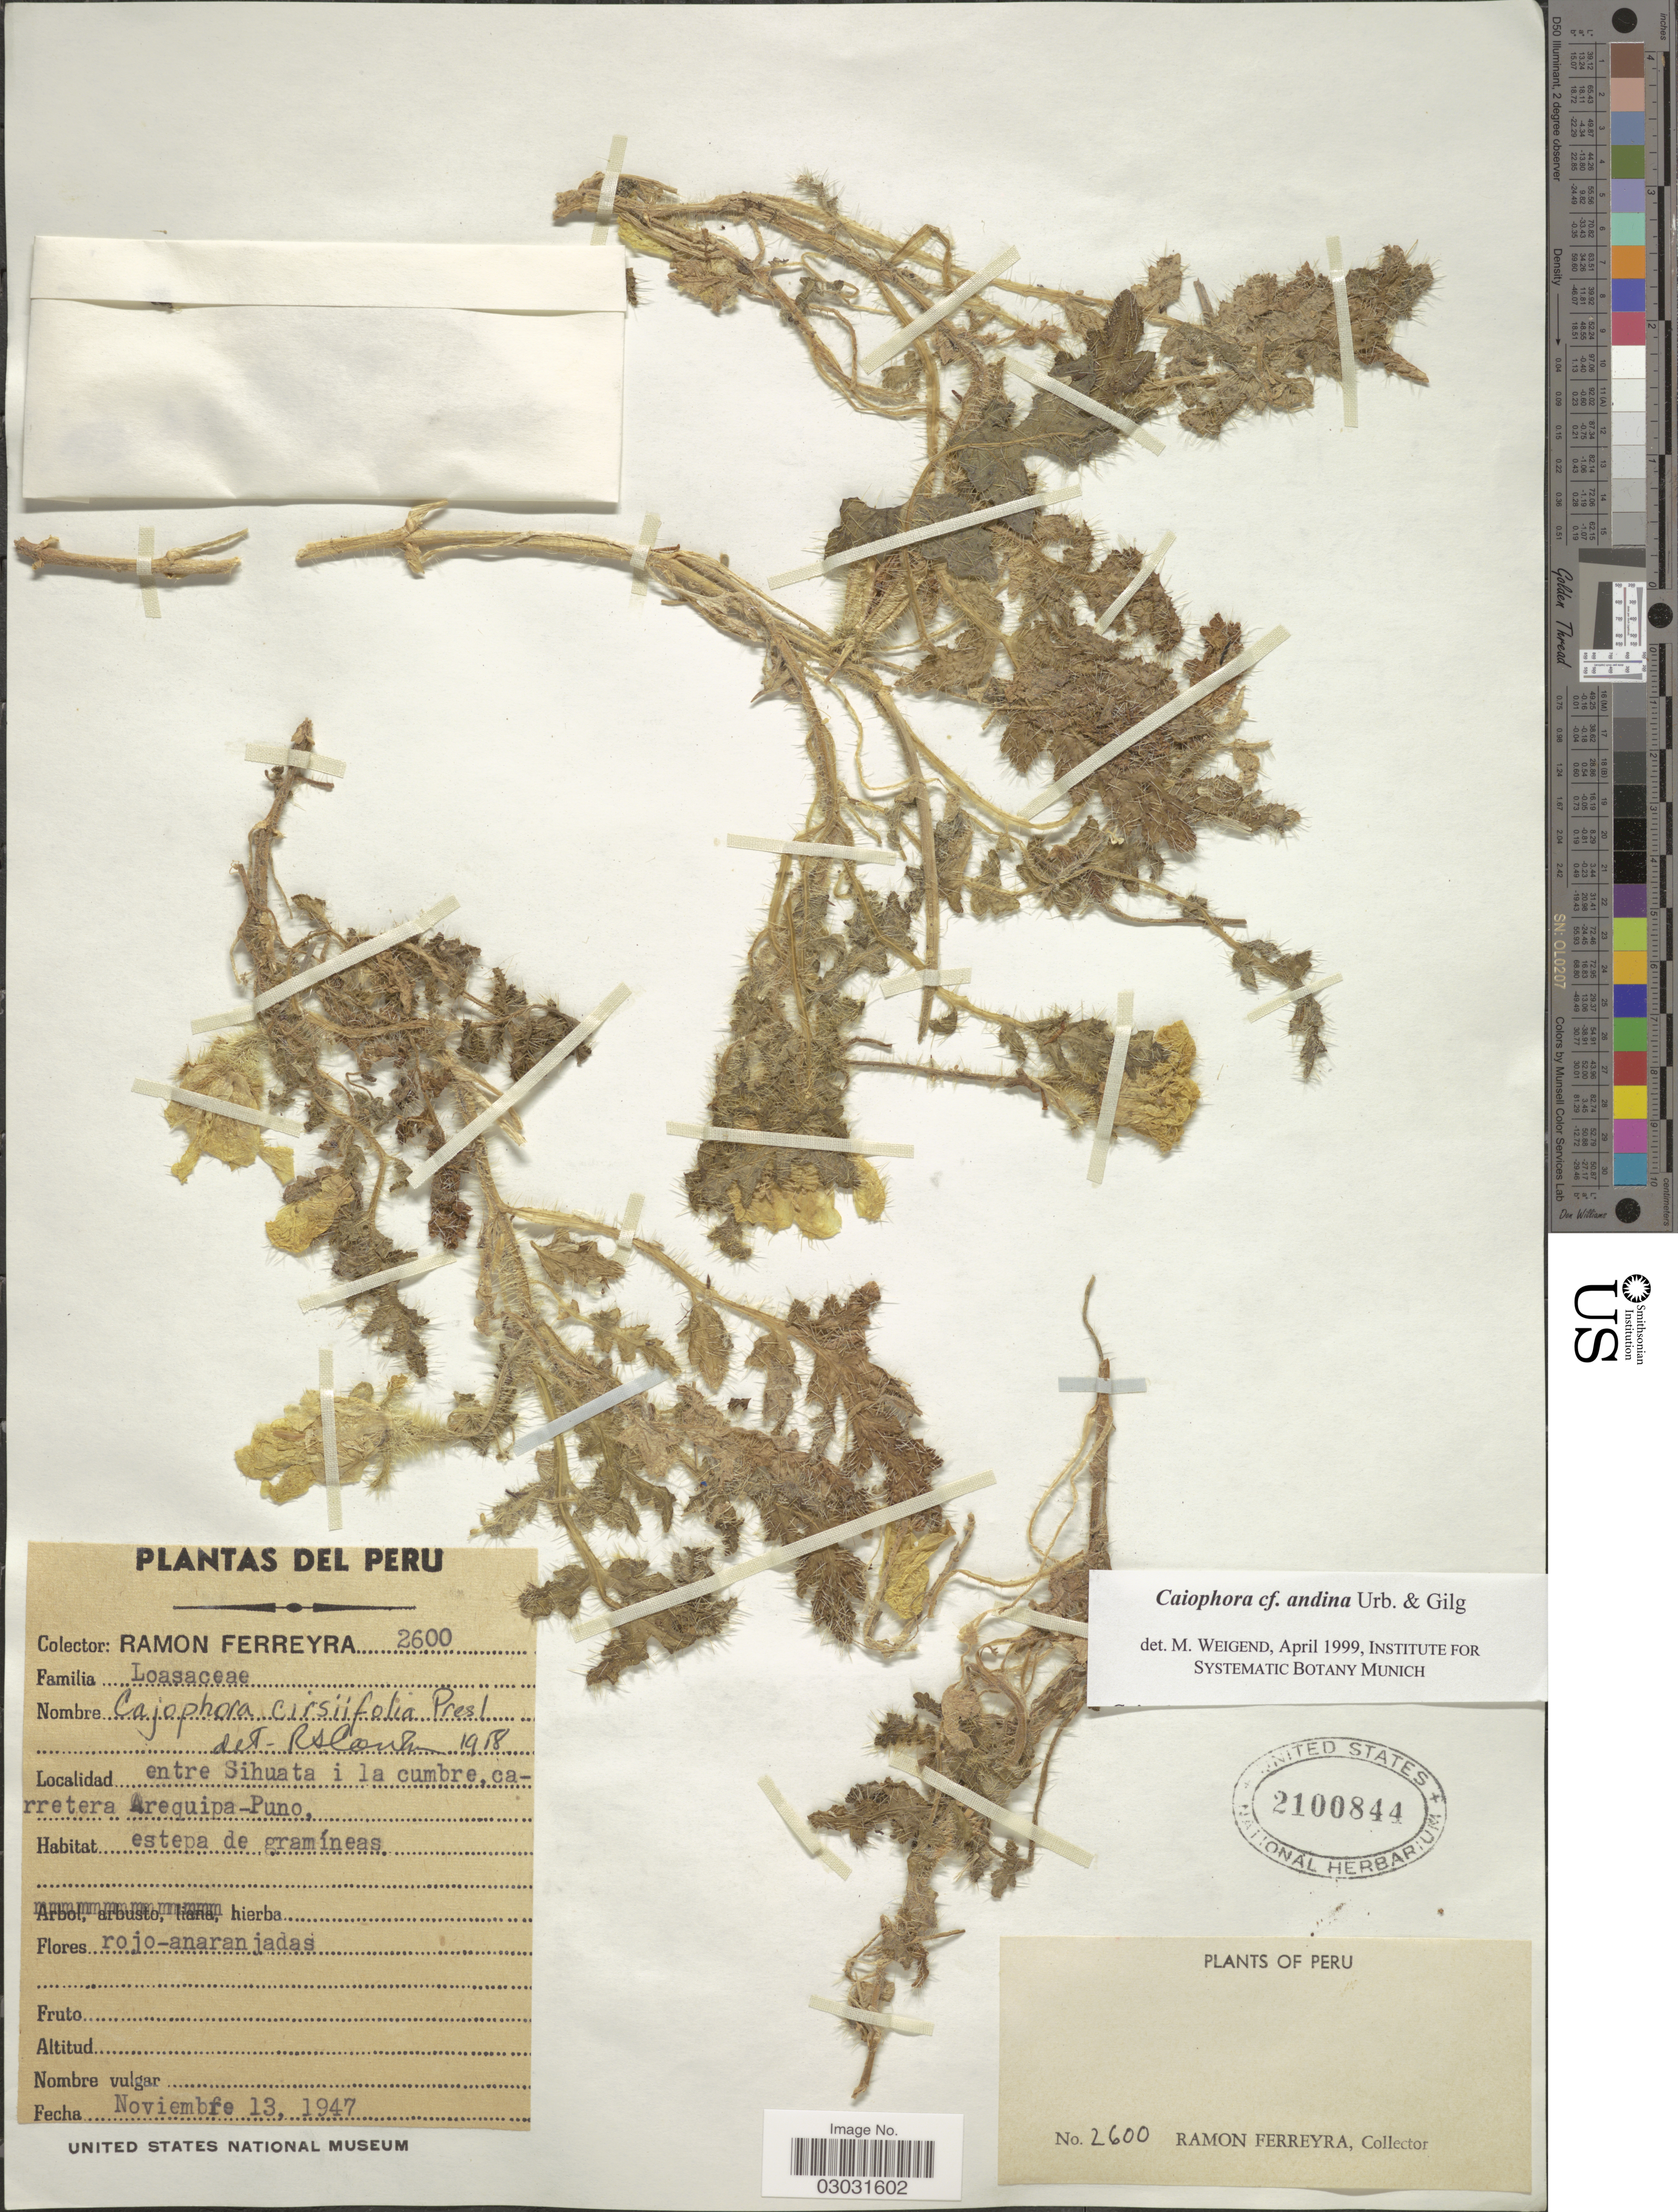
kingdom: Plantae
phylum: Tracheophyta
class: Magnoliopsida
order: Cornales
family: Loasaceae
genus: Caiophora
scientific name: Caiophora andina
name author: Urb. & Gilg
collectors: R. A. Ferreyra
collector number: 2600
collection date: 1947-11-13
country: Peru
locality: Entre Sihuata i la cumbre, carretera Arequipa-Puno.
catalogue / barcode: US 2100844